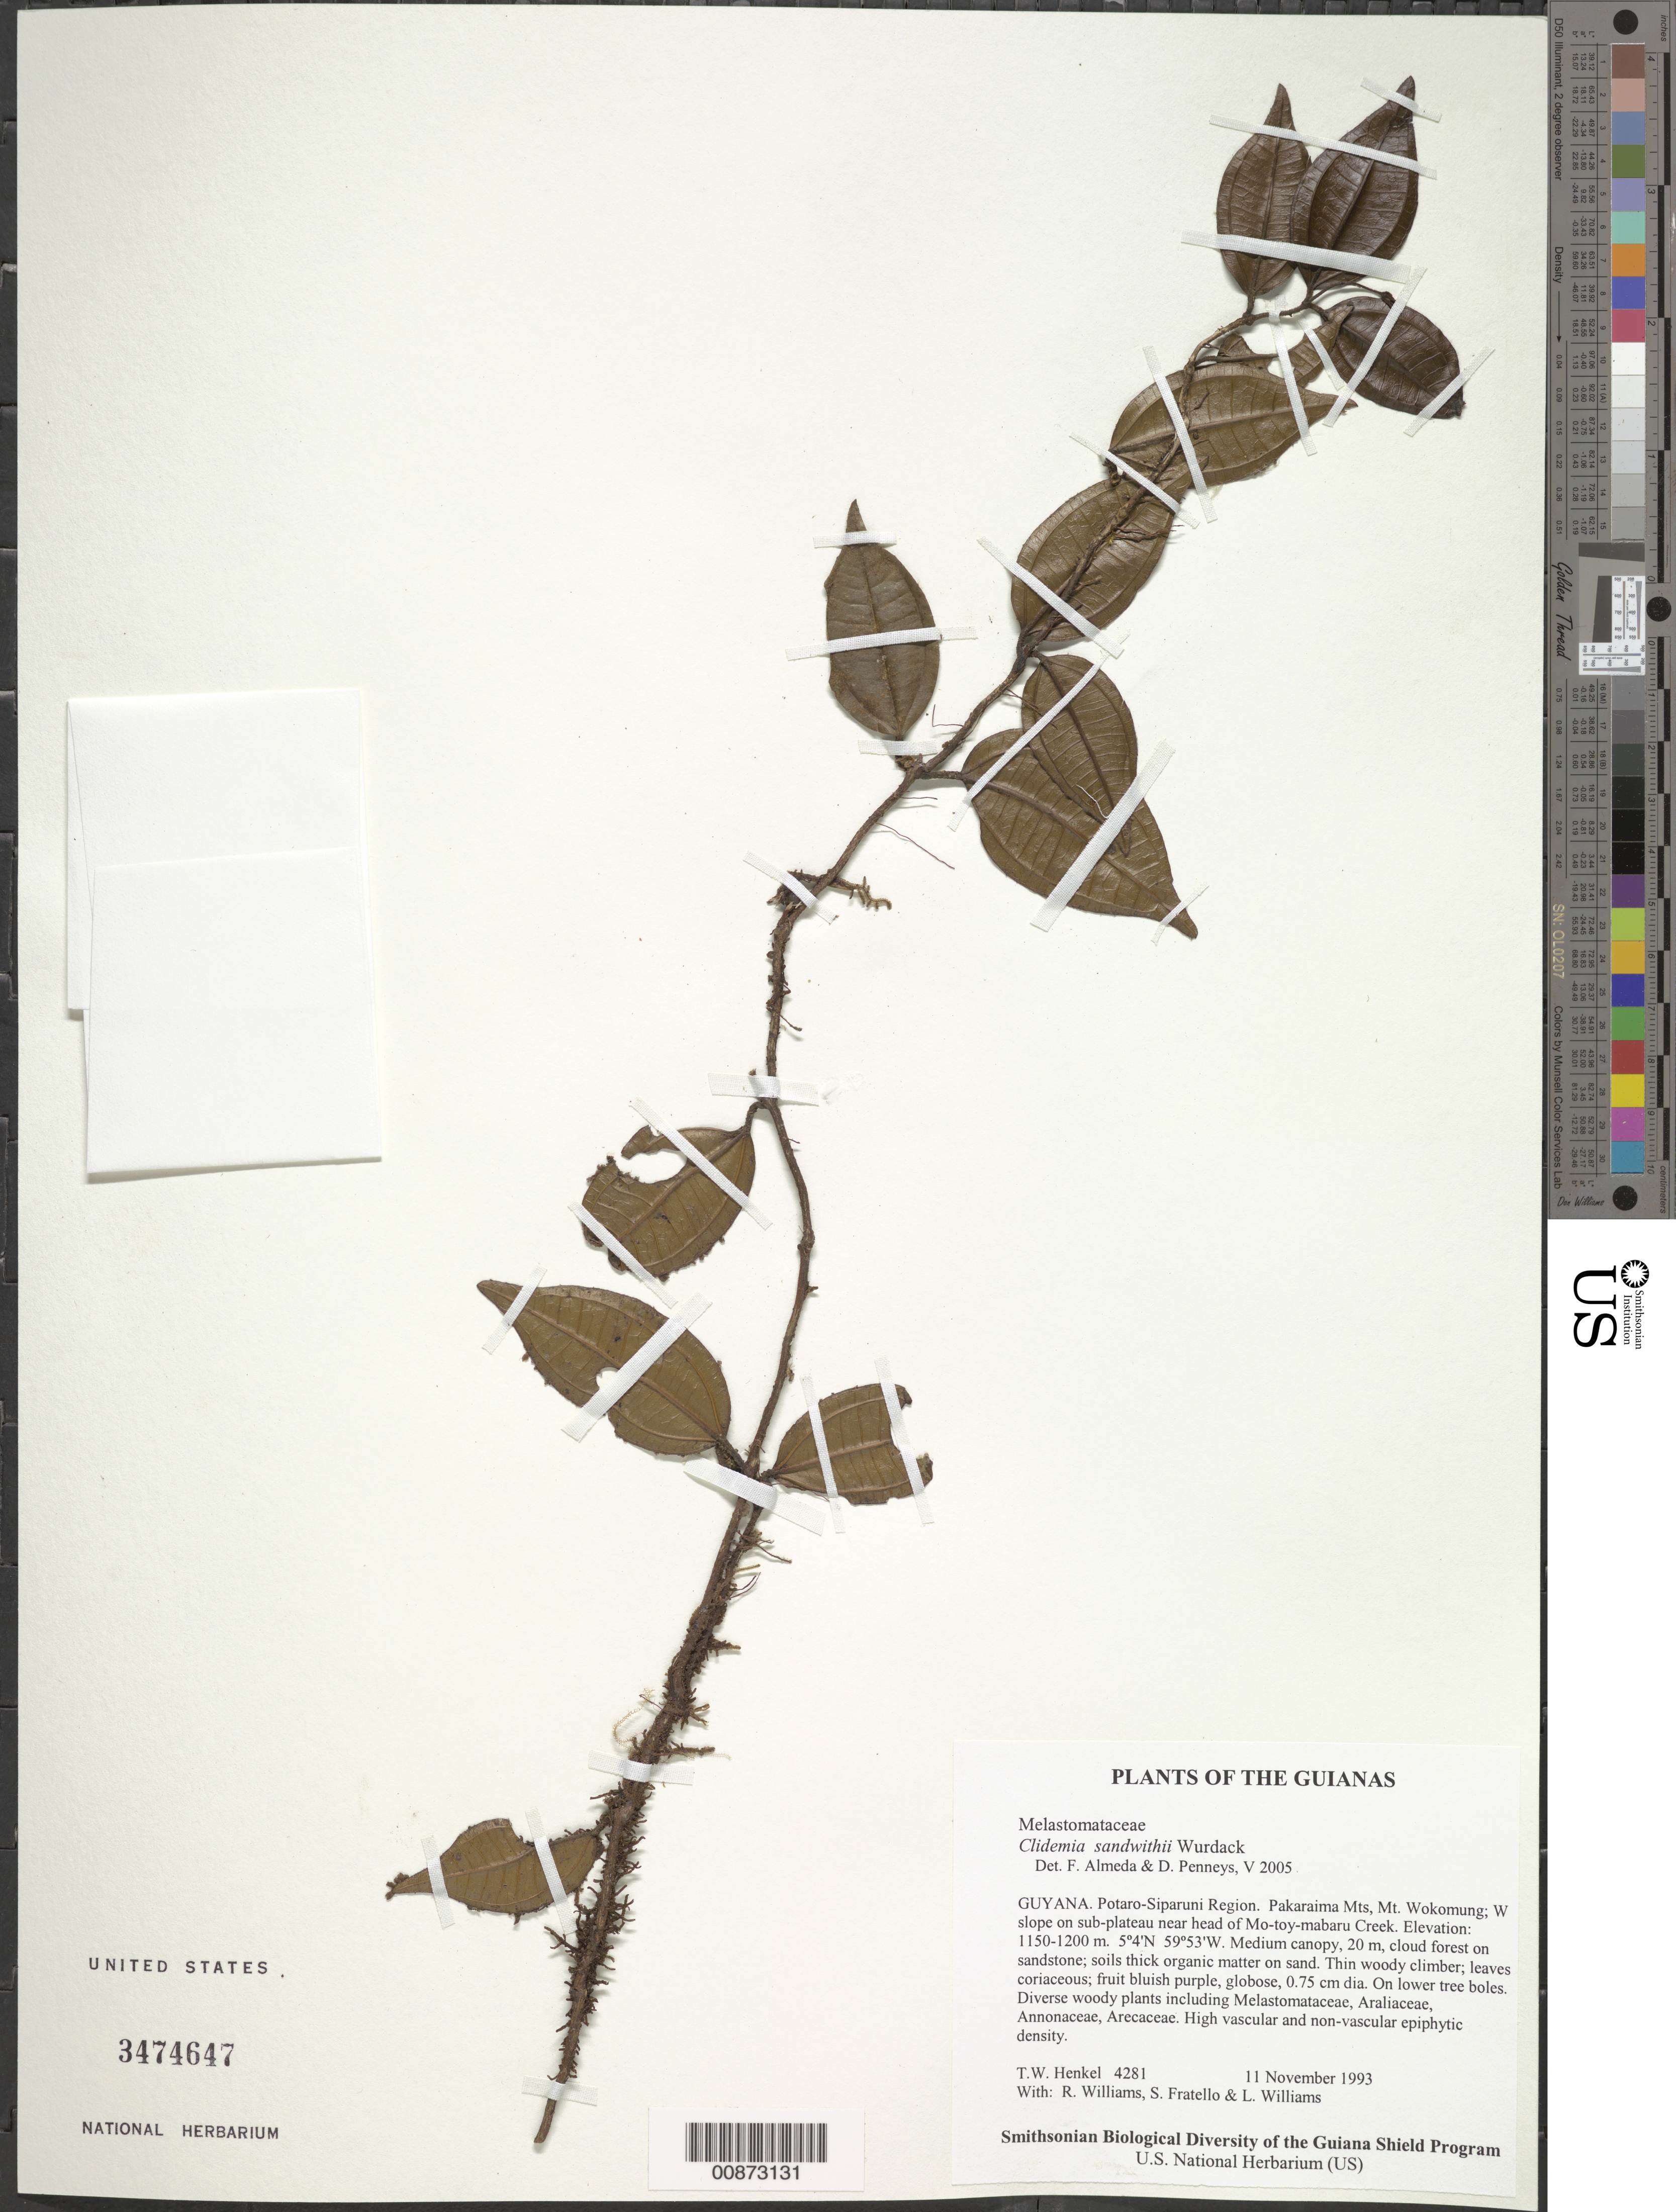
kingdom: Plantae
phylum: Tracheophyta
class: Magnoliopsida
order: Myrtales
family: Melastomataceae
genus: Clidemia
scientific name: Clidemia sandwithii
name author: Wurdack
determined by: Almeda, F.; Penneys, D. S.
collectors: T. Henkel, R. Williams, S. Fratello & L. Williams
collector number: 4281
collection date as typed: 11 November 1993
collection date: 1993-11-11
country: Guyana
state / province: Potaro-Siparuni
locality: Pakaraima Mts, Mt. Wokomung; W slope on sub-plateau near head of Mo-toy-mabaru Creek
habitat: Medium canopy, 20 m, cloud forest on sandstone; soils thick organic matter on sand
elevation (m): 1150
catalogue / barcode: US 3474647